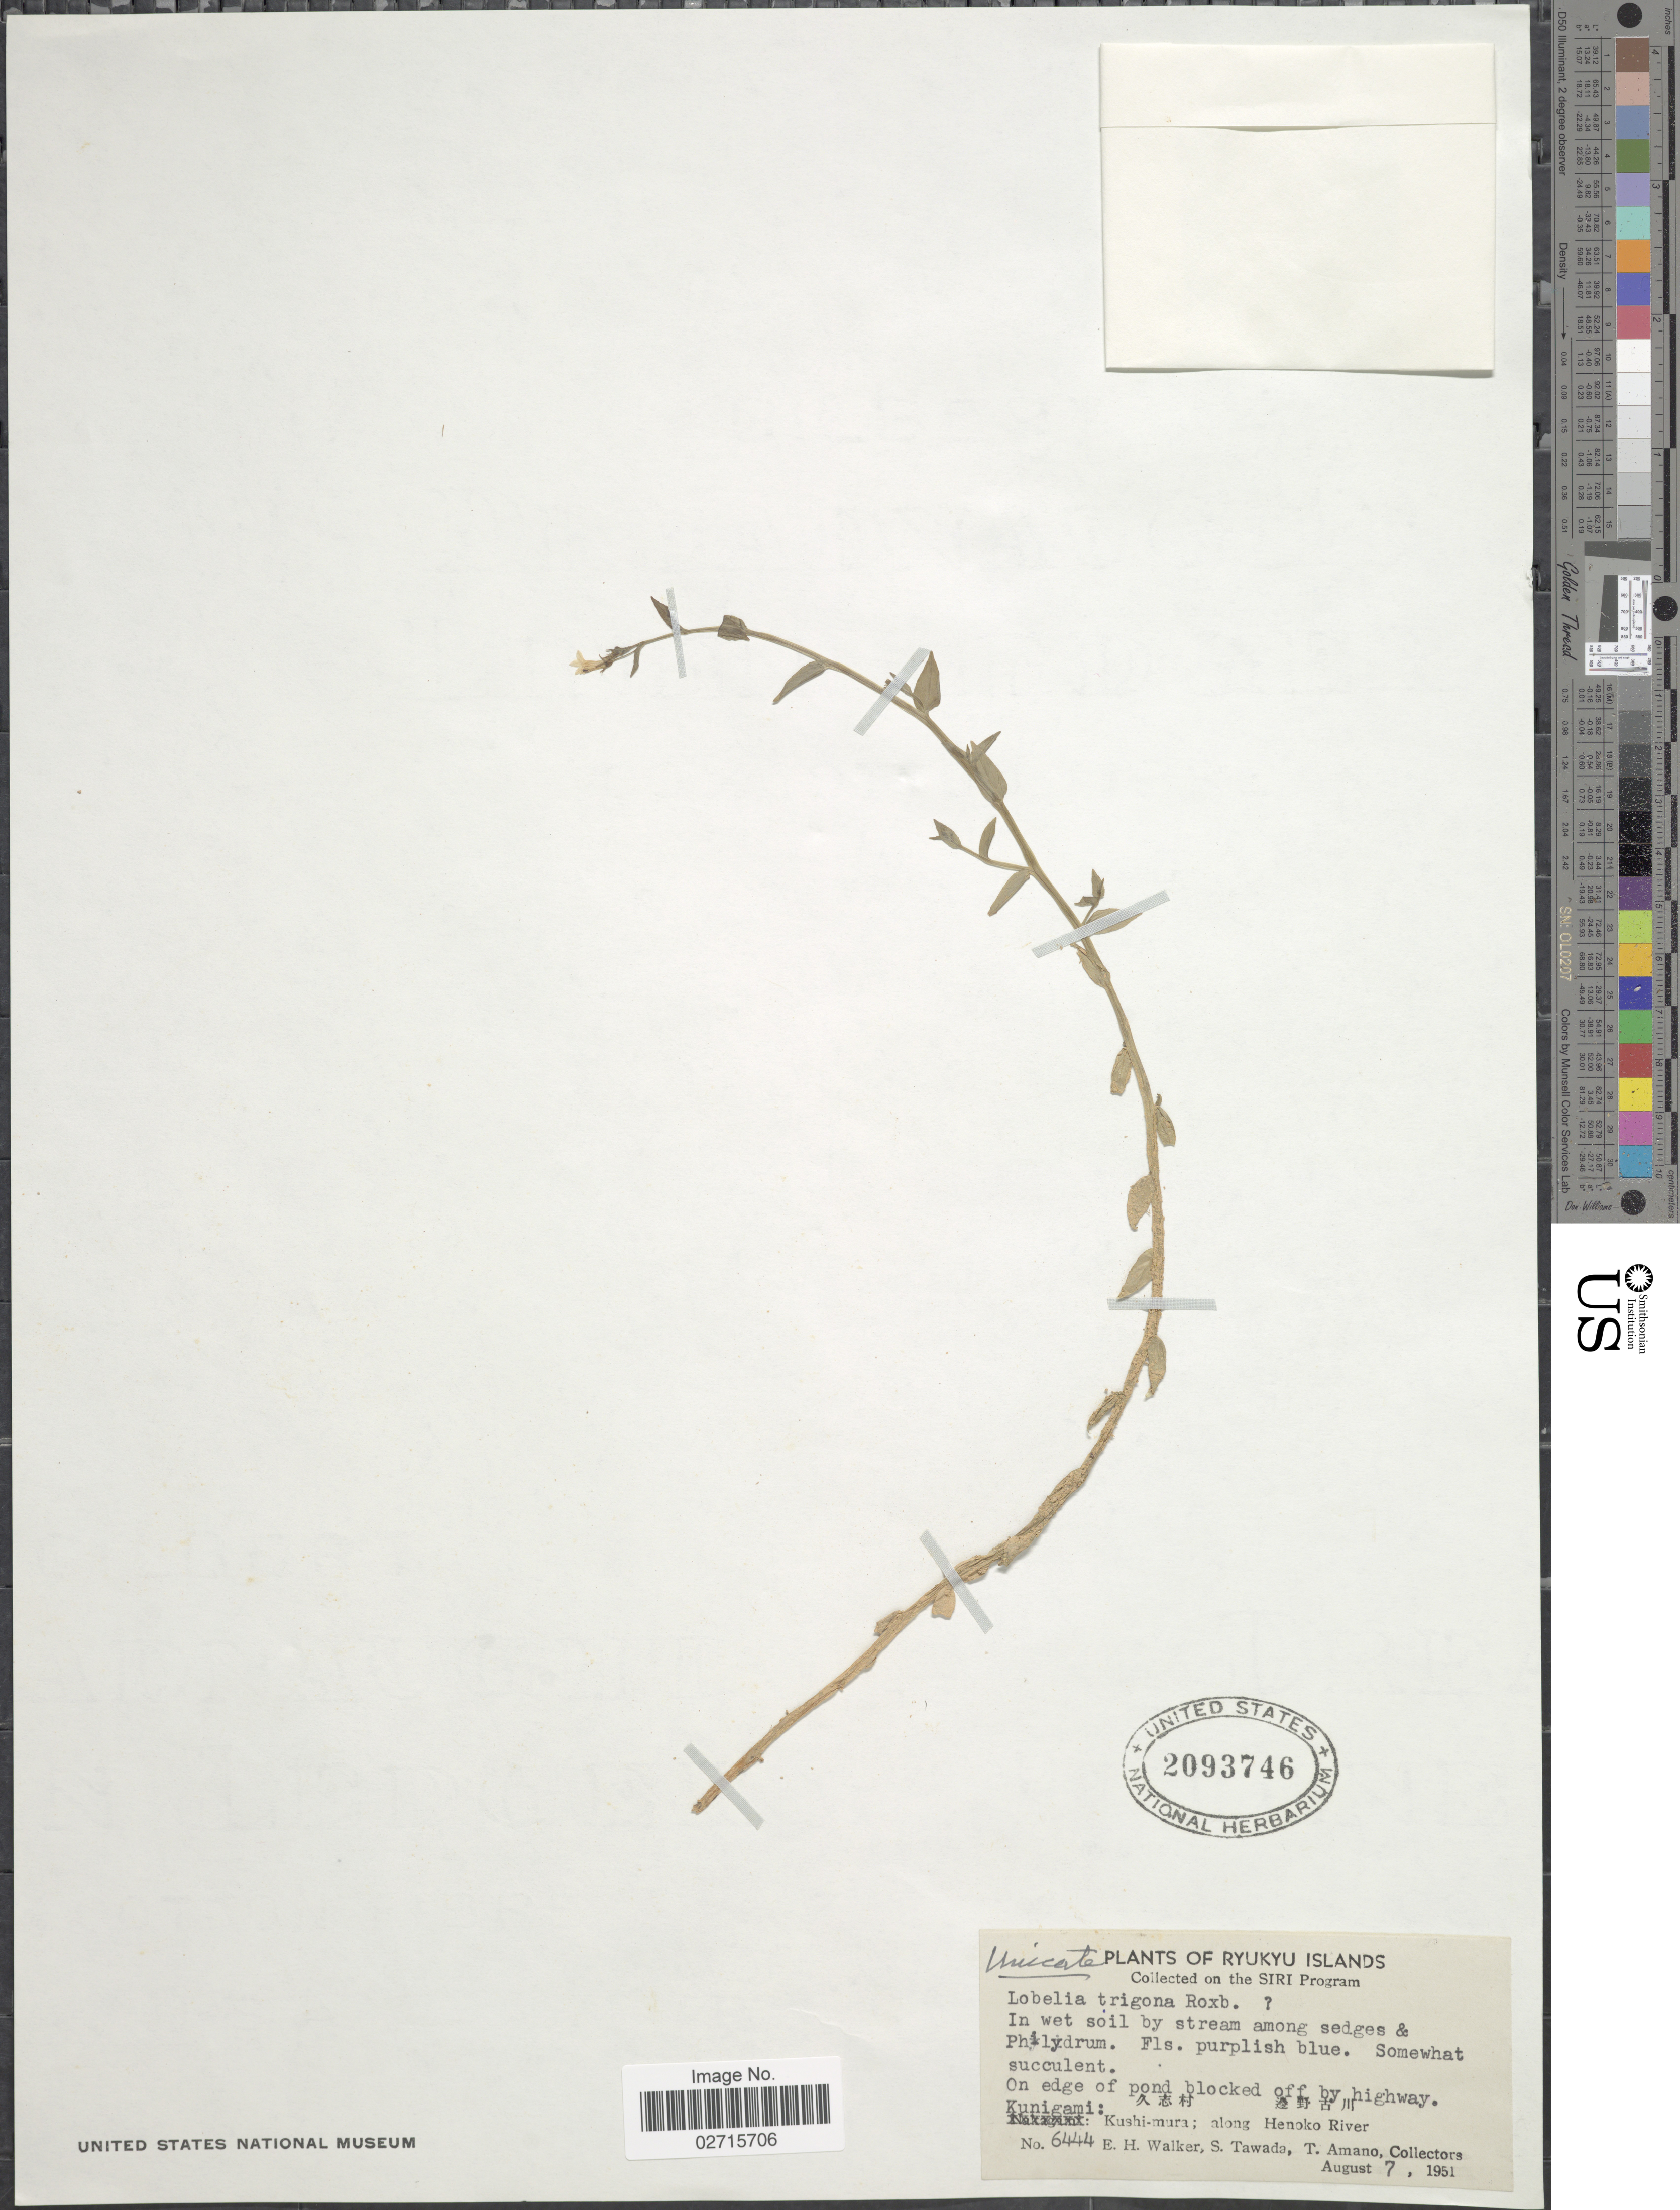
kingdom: Plantae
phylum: Tracheophyta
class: Magnoliopsida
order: Asterales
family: Campanulaceae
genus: Lobelia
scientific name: Lobelia alsinoides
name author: Lam.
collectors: E. H. Walker, S. Tawada & T. Amano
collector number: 6444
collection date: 1951-08-07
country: Japan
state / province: Okinawa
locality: Ryuku Islands. On egde of pond blocked off by highway. Kunigami: Kushi- mara; along Henoko River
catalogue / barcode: US 2093746